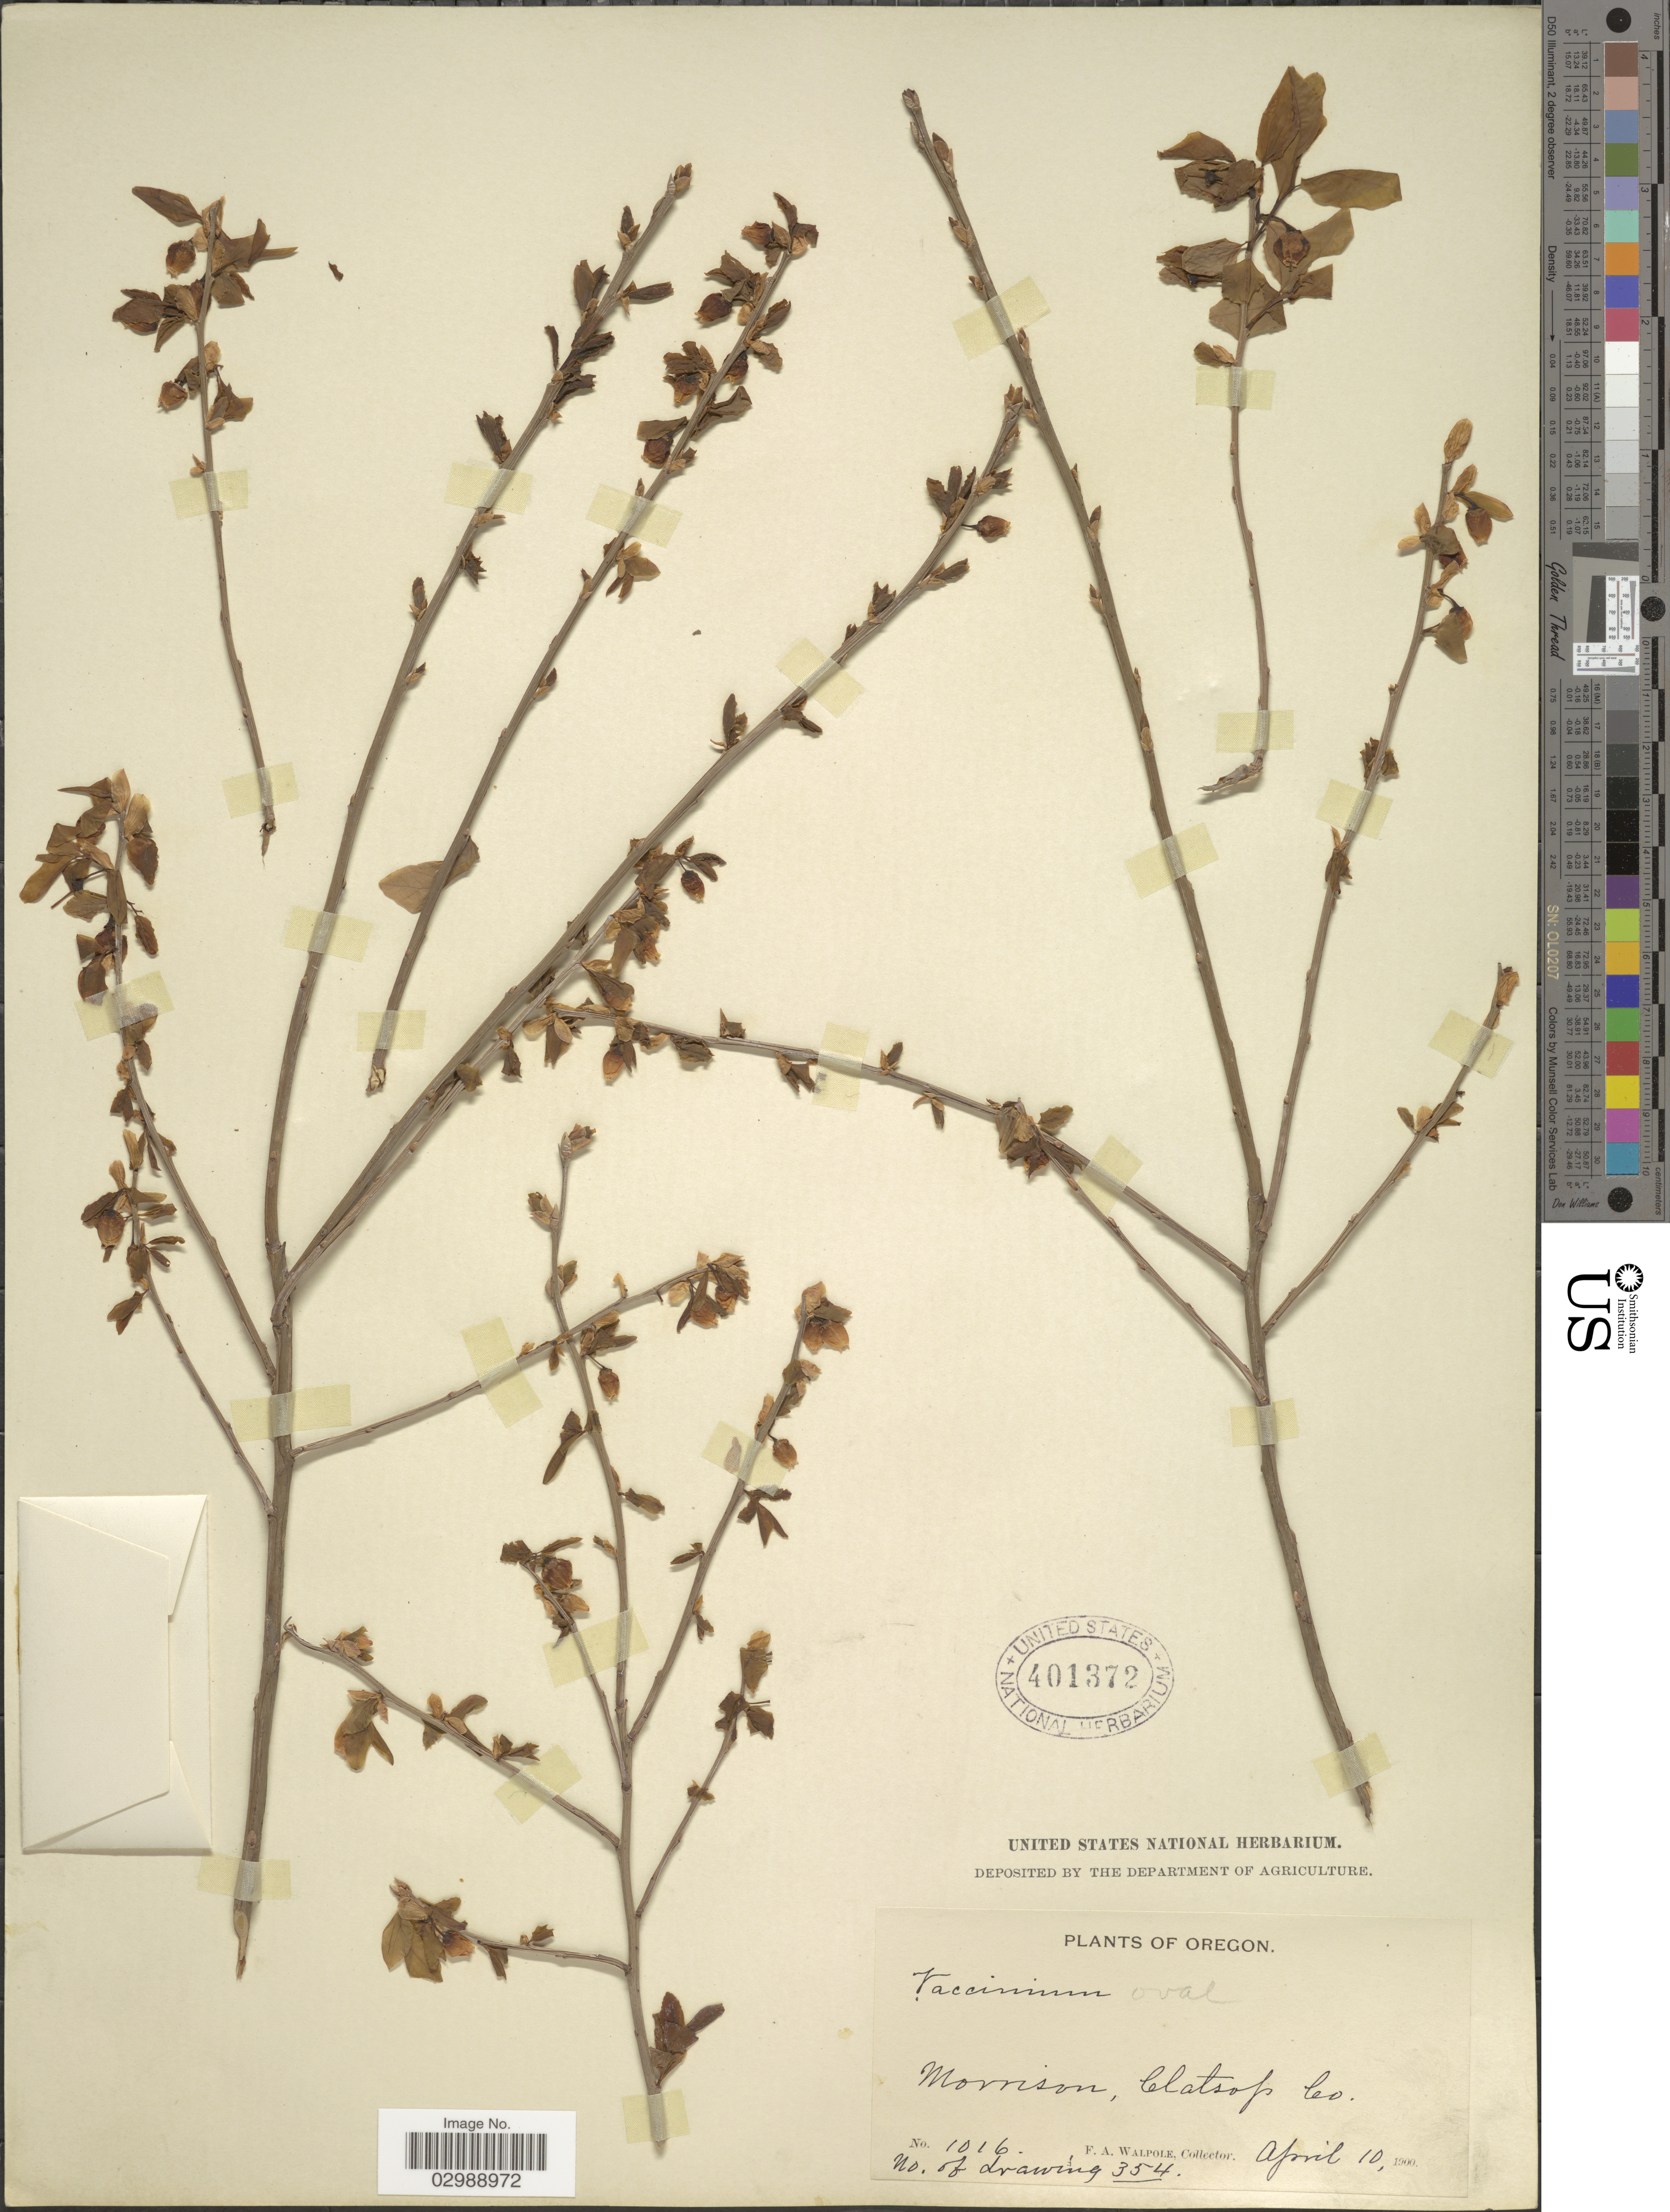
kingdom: Plantae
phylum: Tracheophyta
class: Magnoliopsida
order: Ericales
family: Ericaceae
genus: Vaccinium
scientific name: Vaccinium ovalifolium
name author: Sm.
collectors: F. Walpole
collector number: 1016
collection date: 1900-04-10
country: United States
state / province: Oregon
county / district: Clatsop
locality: Morrison, Clatsop Co.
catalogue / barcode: US 401372